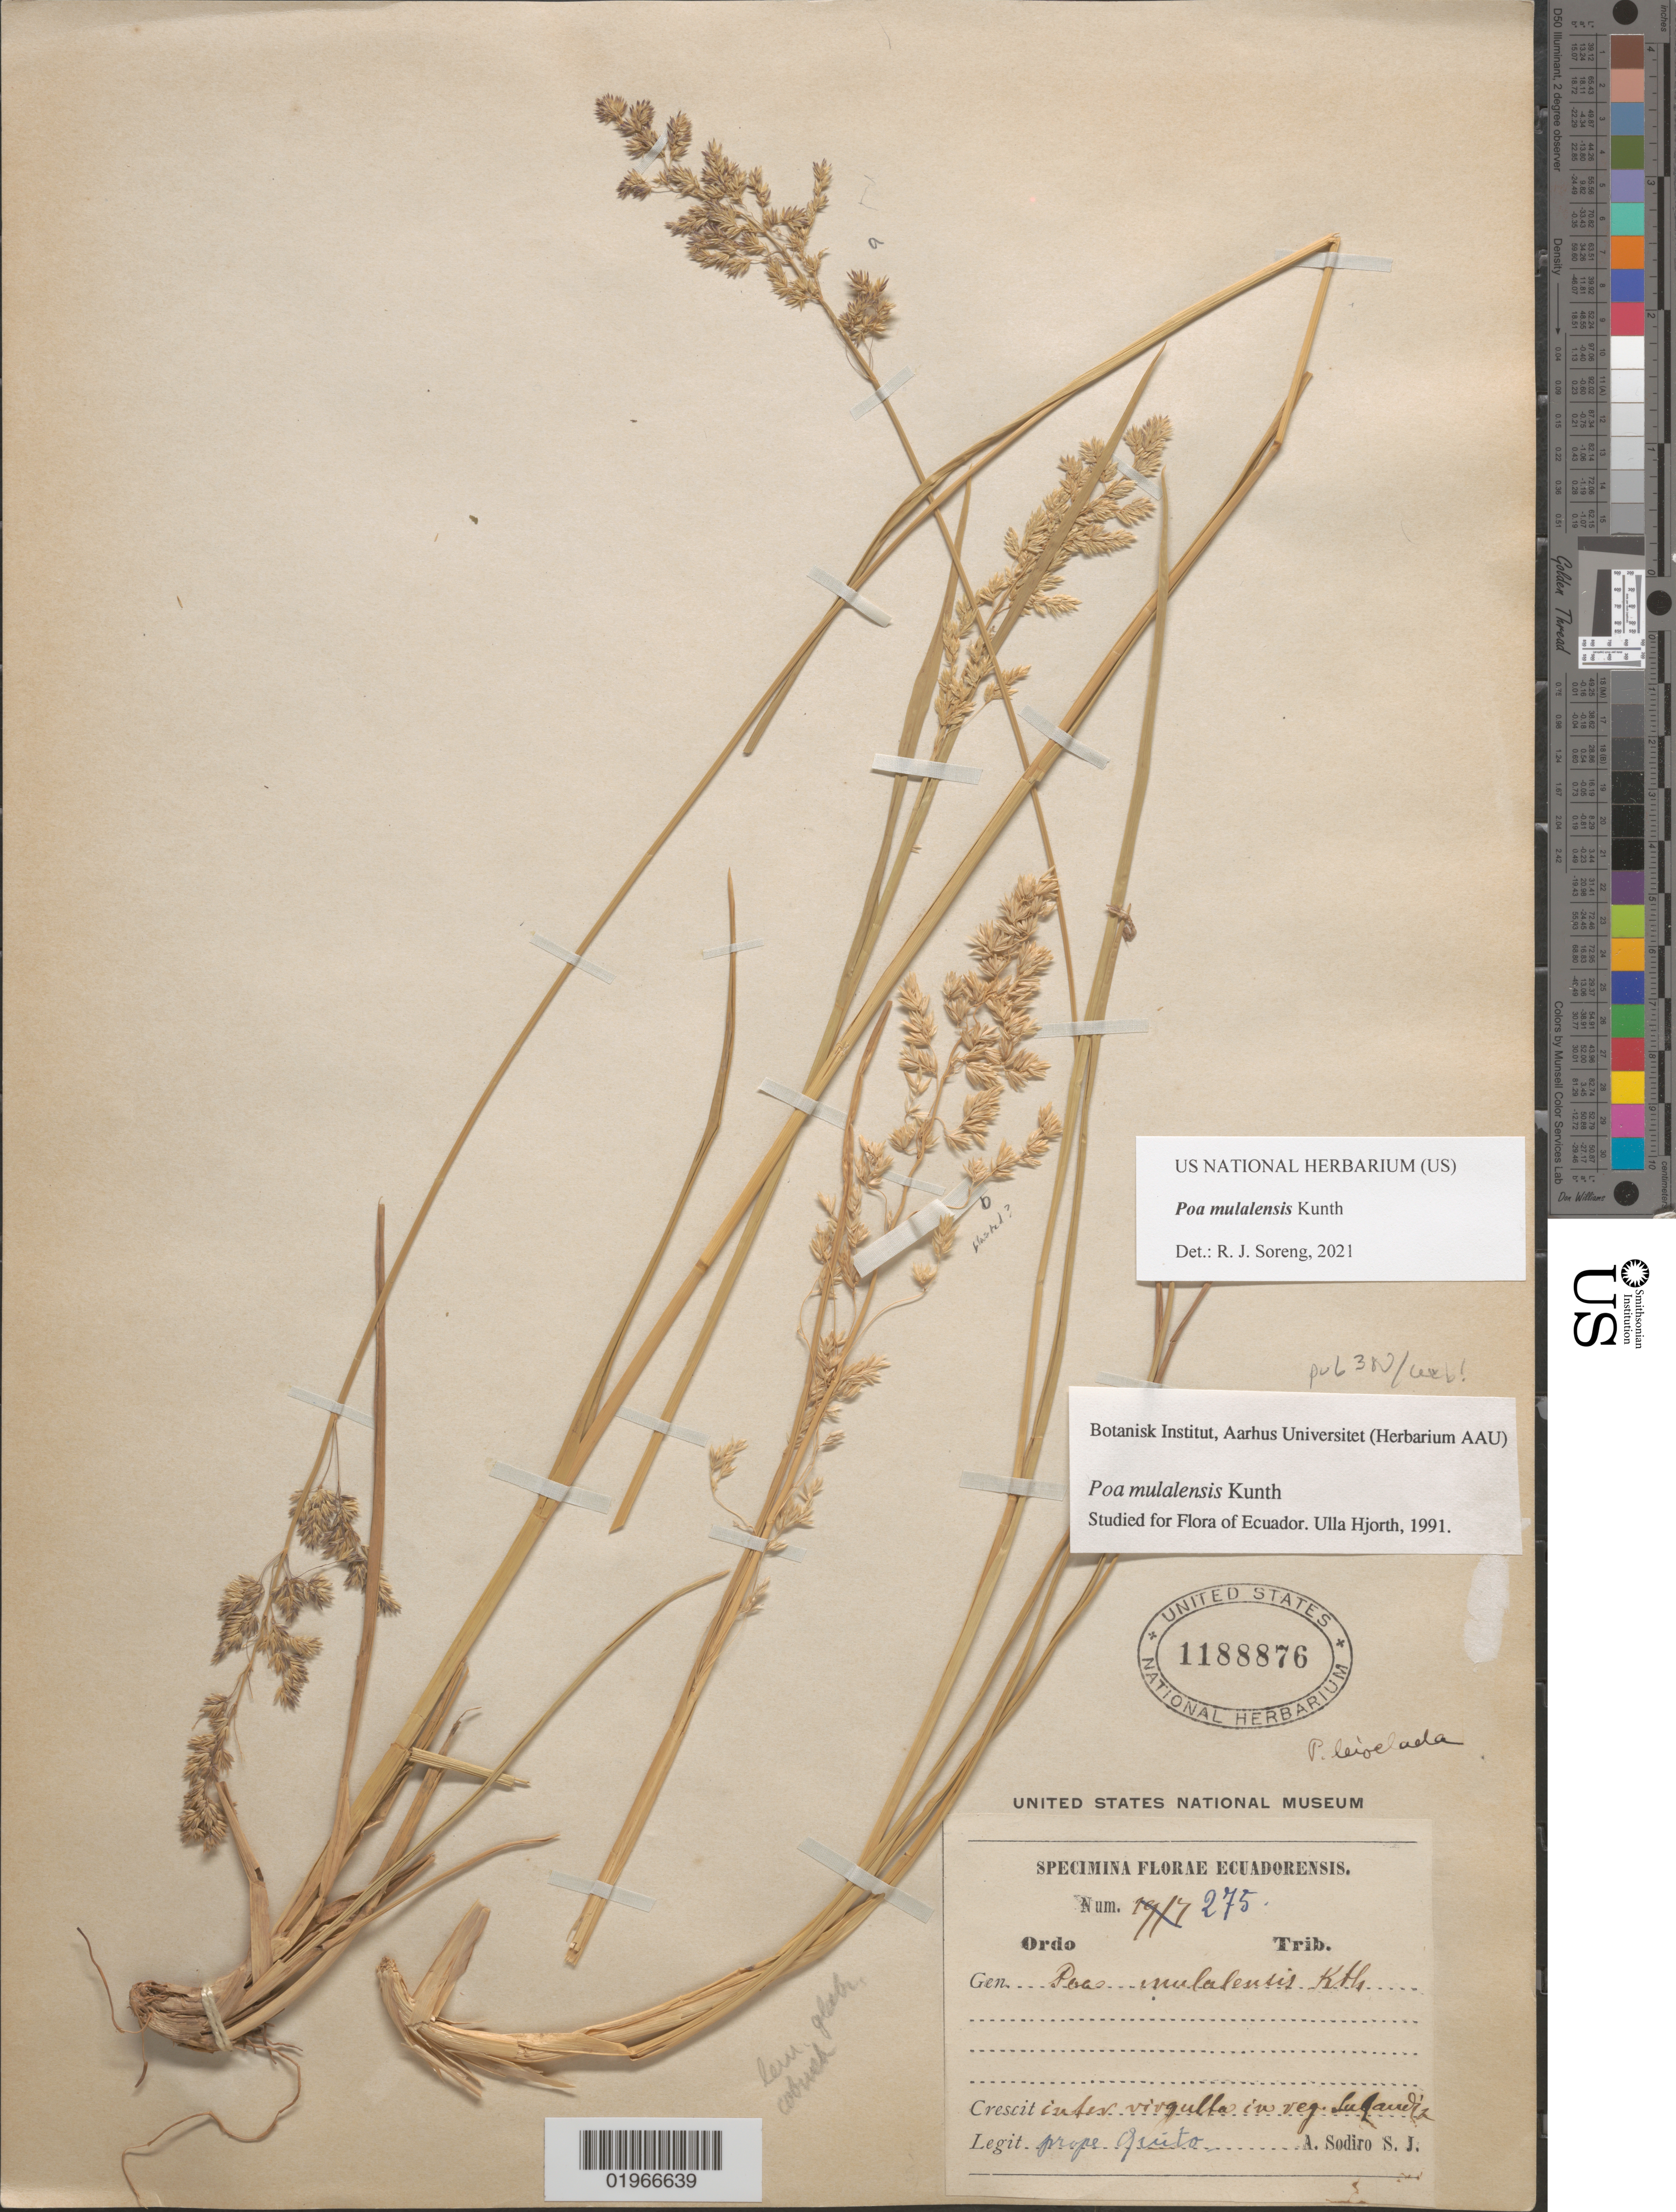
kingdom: Plantae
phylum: Tracheophyta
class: Liliopsida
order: Poales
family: Poaceae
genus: Poa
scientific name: Poa mulalensis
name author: Kunth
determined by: Soreng, Robert J., Research Associate (BOT), Smithsonian Institution - National Museum of Natural History (UNITED STATES)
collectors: L. Sodiro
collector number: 275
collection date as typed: no date.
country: Ecuador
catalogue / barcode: US 1188876